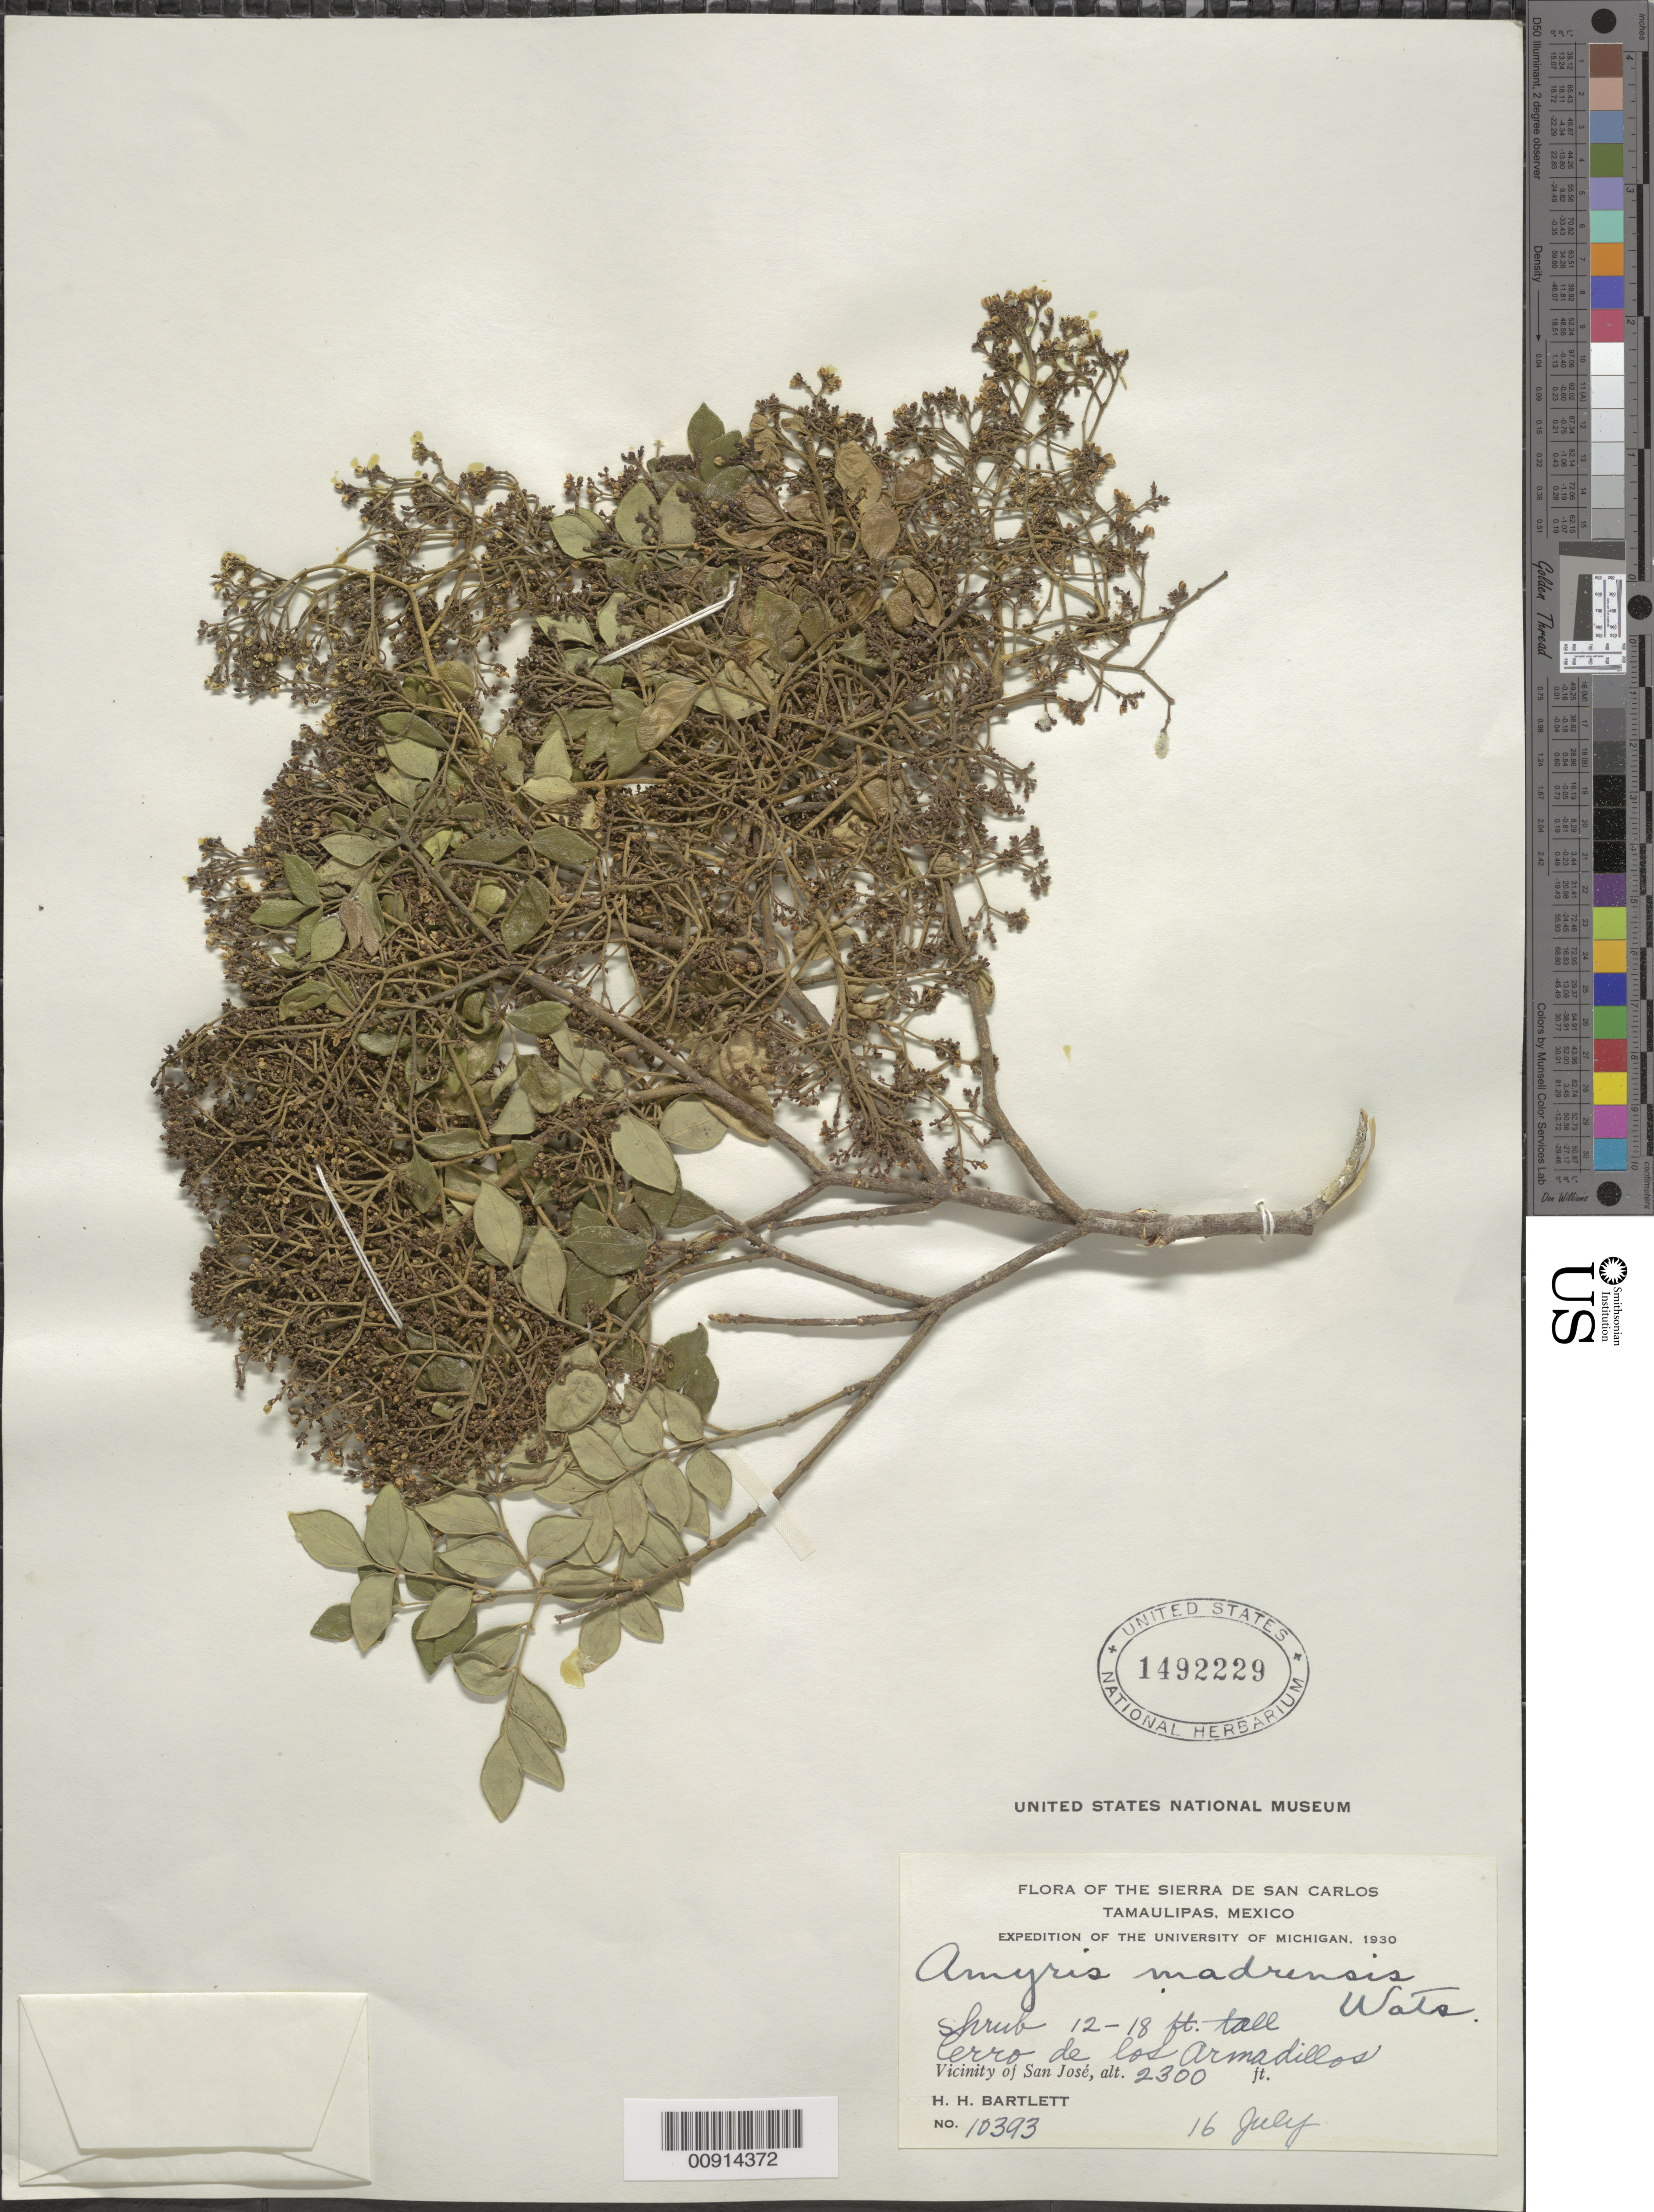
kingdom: Plantae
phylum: Tracheophyta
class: Magnoliopsida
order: Sapindales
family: Rutaceae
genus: Amyris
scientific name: Amyris madrensis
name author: S. Watson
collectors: H. H. Bartlett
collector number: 10393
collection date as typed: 16 Jul 1930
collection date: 1930-07-16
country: Mexico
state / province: Tamaulipas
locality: Cerro de los Armadillos. Vicinity of San José, Tamaulipas.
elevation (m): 701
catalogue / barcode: US 1492229